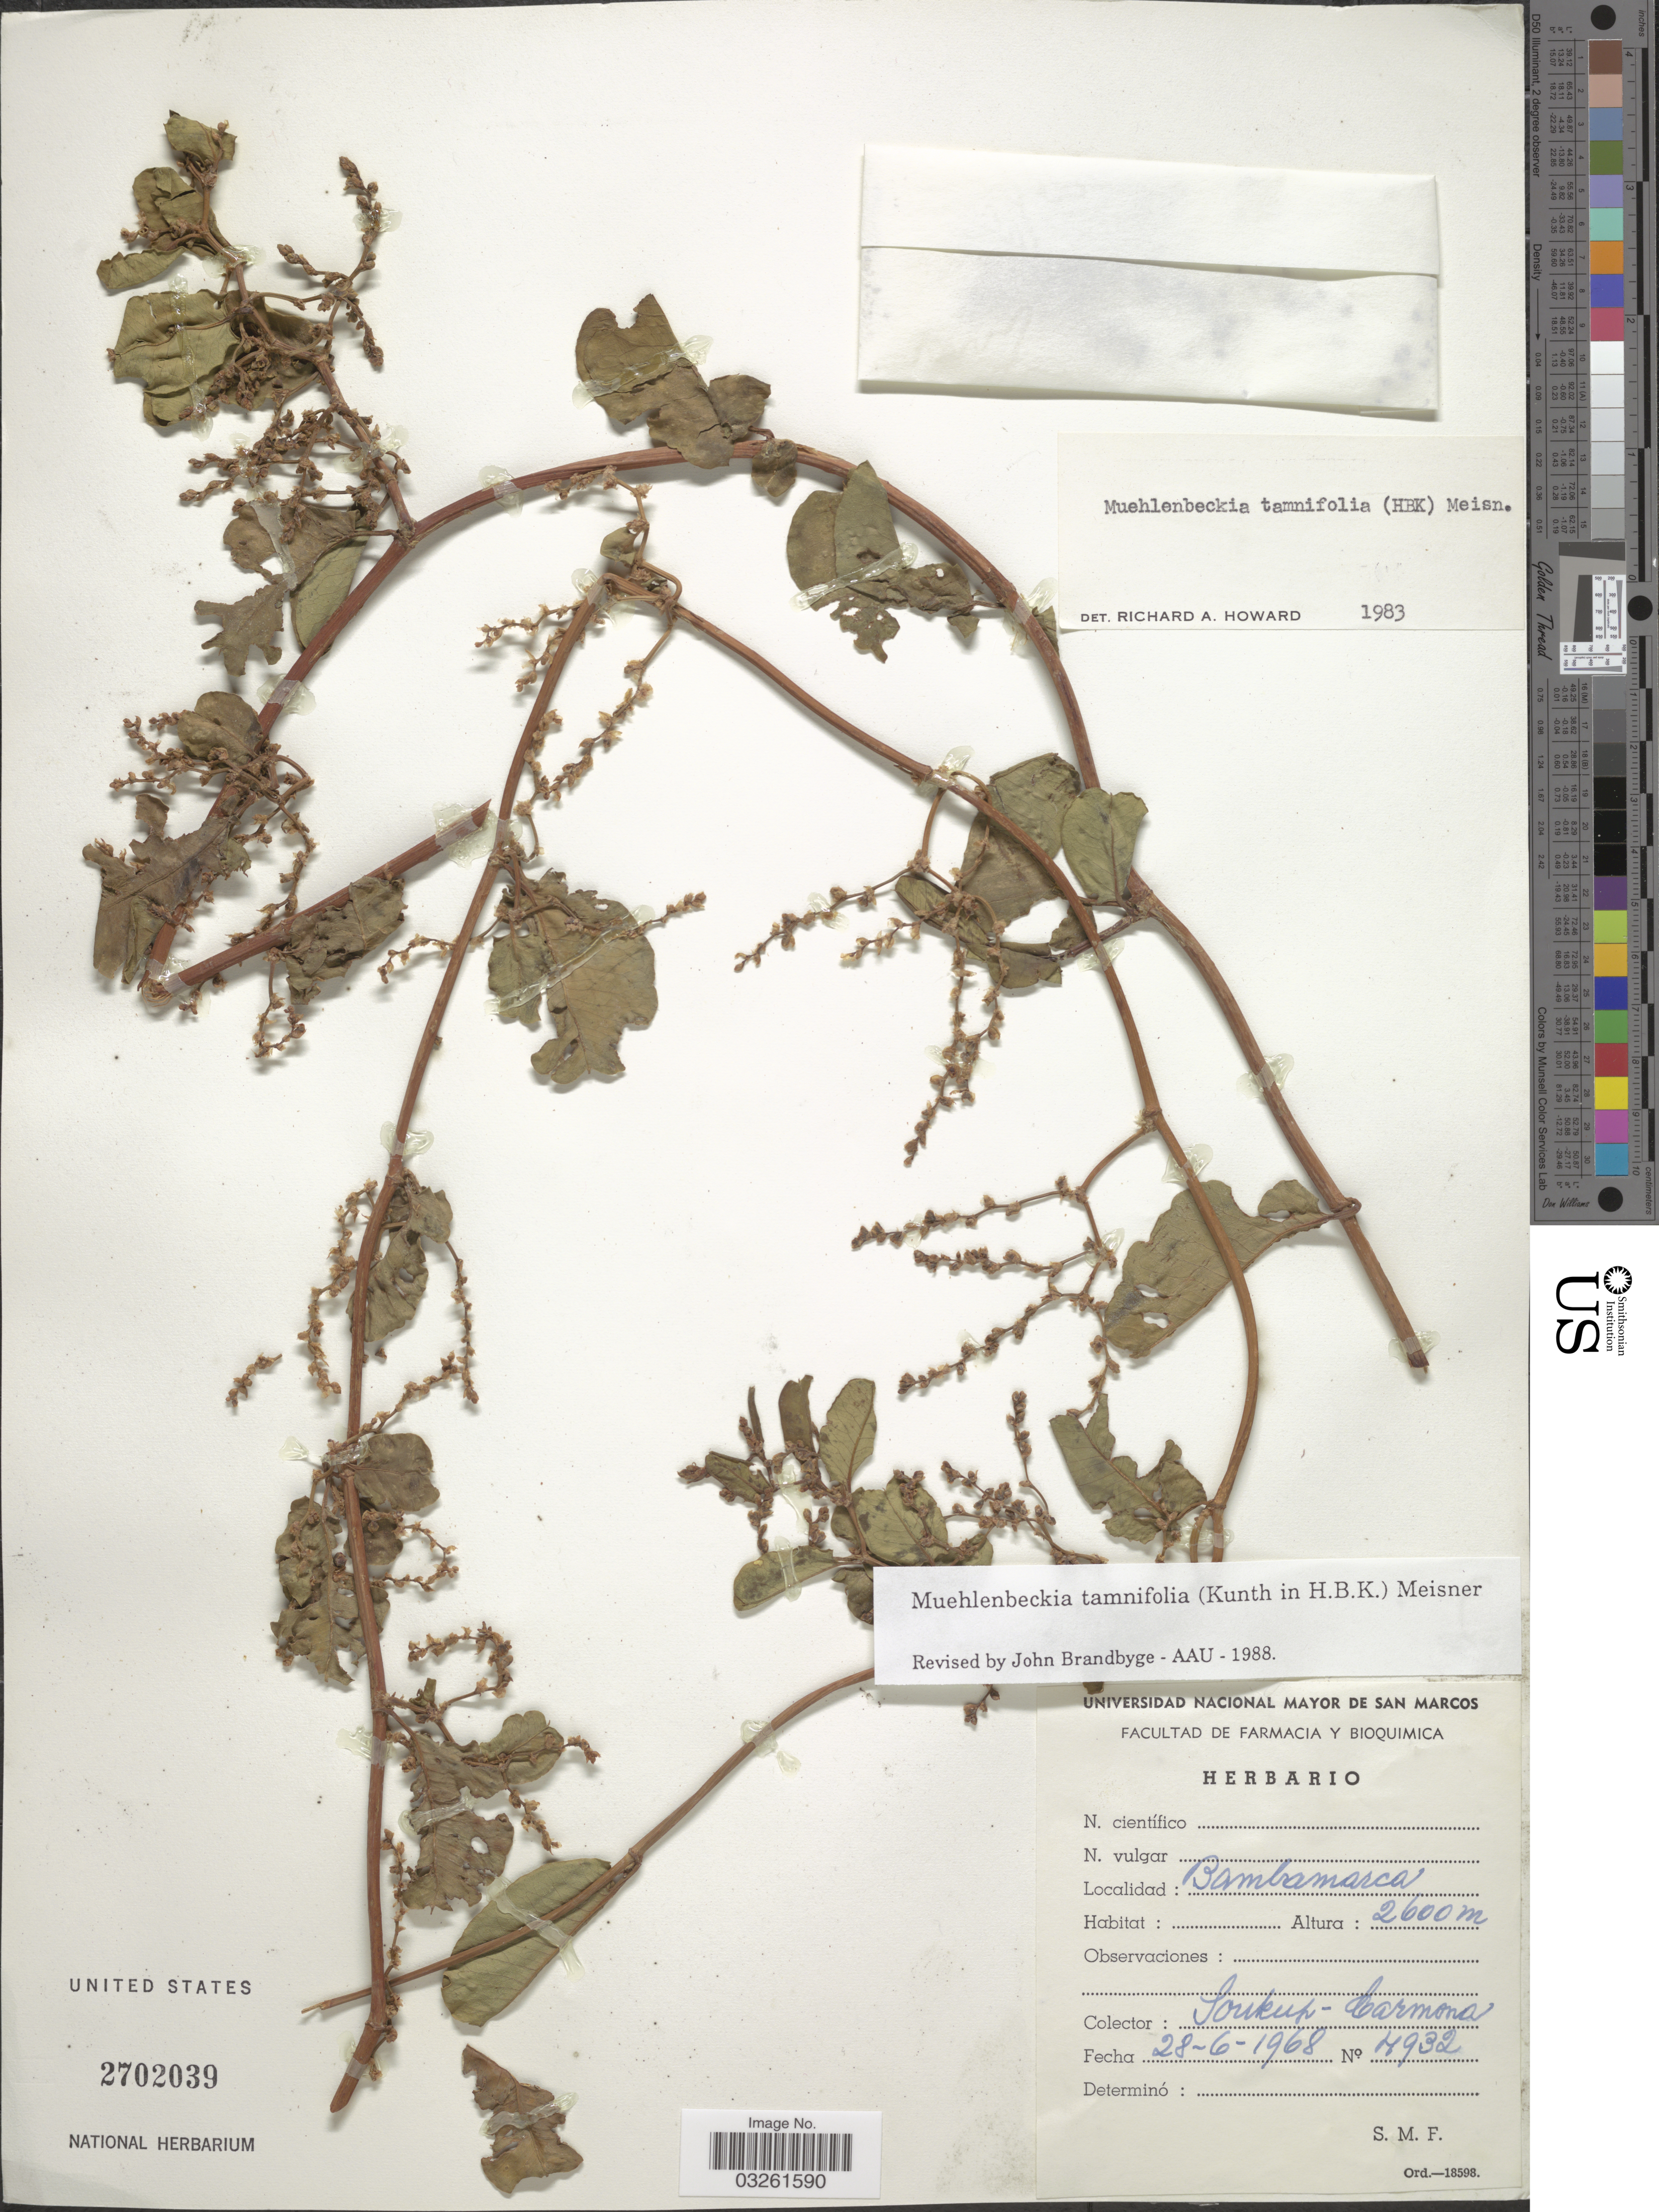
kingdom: Plantae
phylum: Tracheophyta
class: Magnoliopsida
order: Caryophyllales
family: Polygonaceae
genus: Muehlenbeckia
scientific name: Muehlenbeckia tamnifolia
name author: (Kunth) Meisn.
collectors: Soukup-Carmona, --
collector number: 4932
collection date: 1968-06-28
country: Peru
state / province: Cajamarca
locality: Bambamarca.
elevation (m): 2600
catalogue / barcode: US 2702039